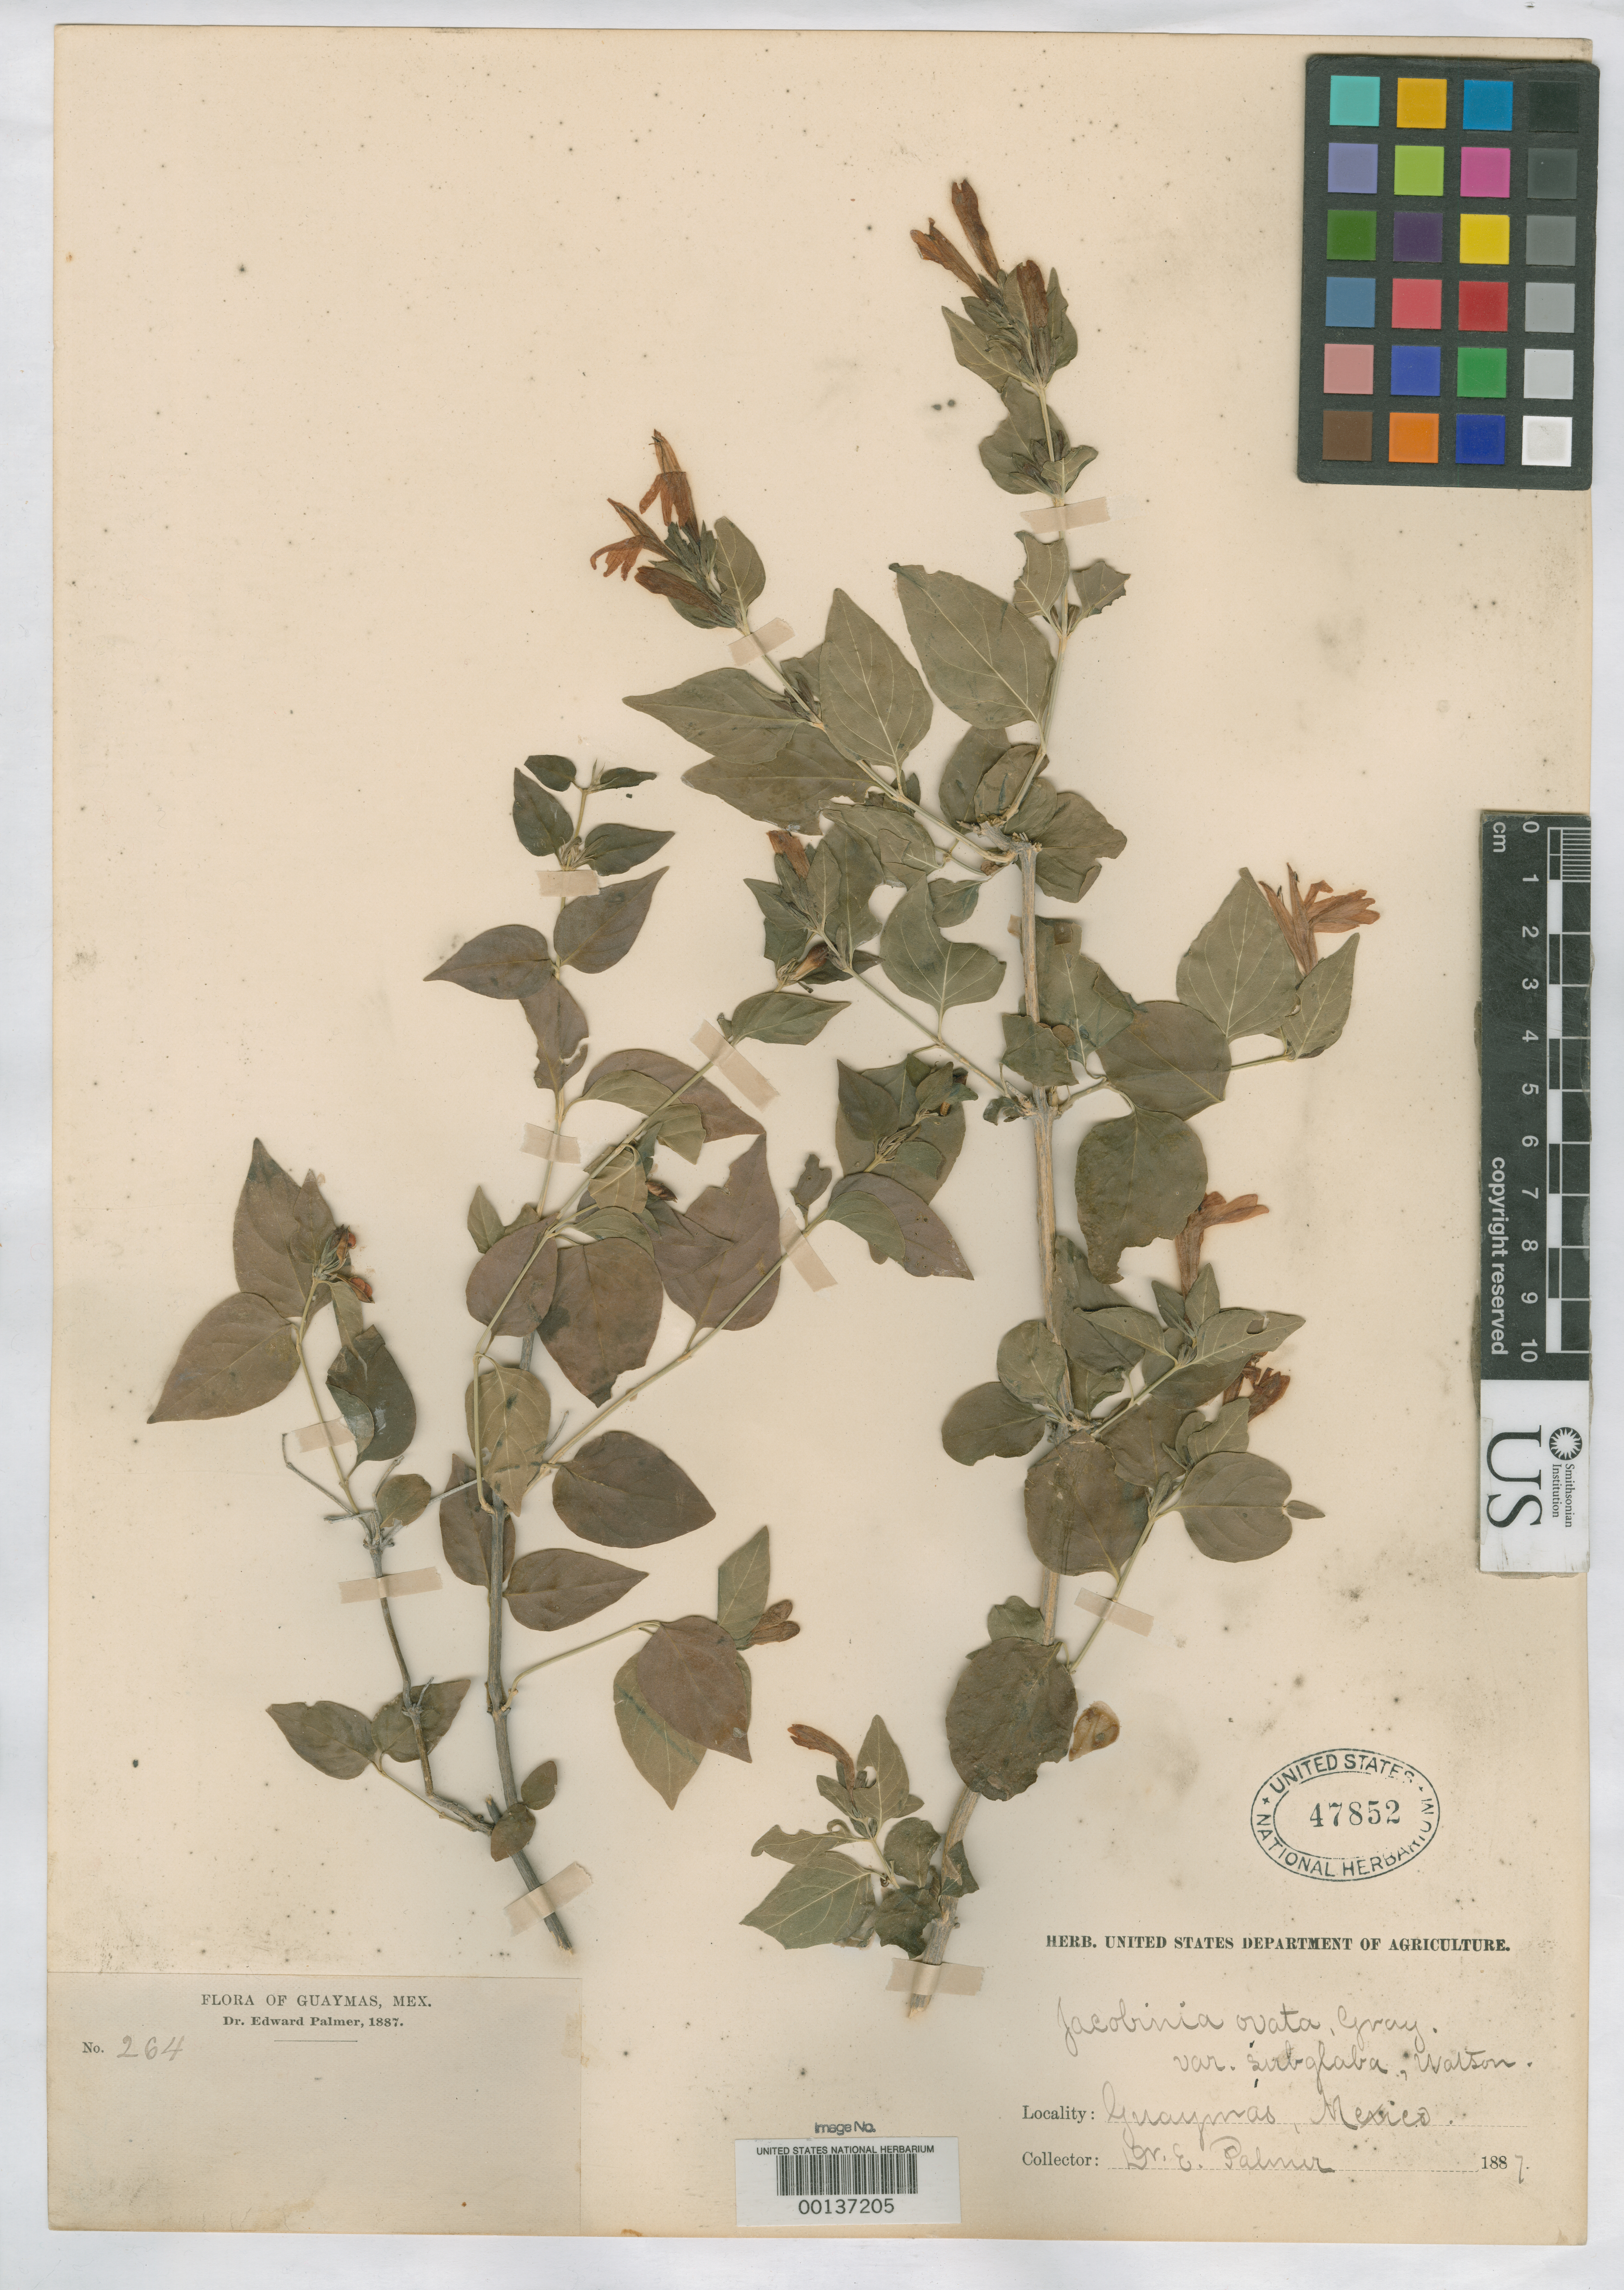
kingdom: Plantae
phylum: Tracheophyta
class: Magnoliopsida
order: Lamiales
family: Acanthaceae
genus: Jacobinia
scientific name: Jacobinia ovata var. subglabra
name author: S. Watson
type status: Isotype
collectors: E. Palmer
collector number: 264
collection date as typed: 1887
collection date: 1887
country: Mexico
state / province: Sonora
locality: Mountains near Guaymas.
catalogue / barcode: US 47852